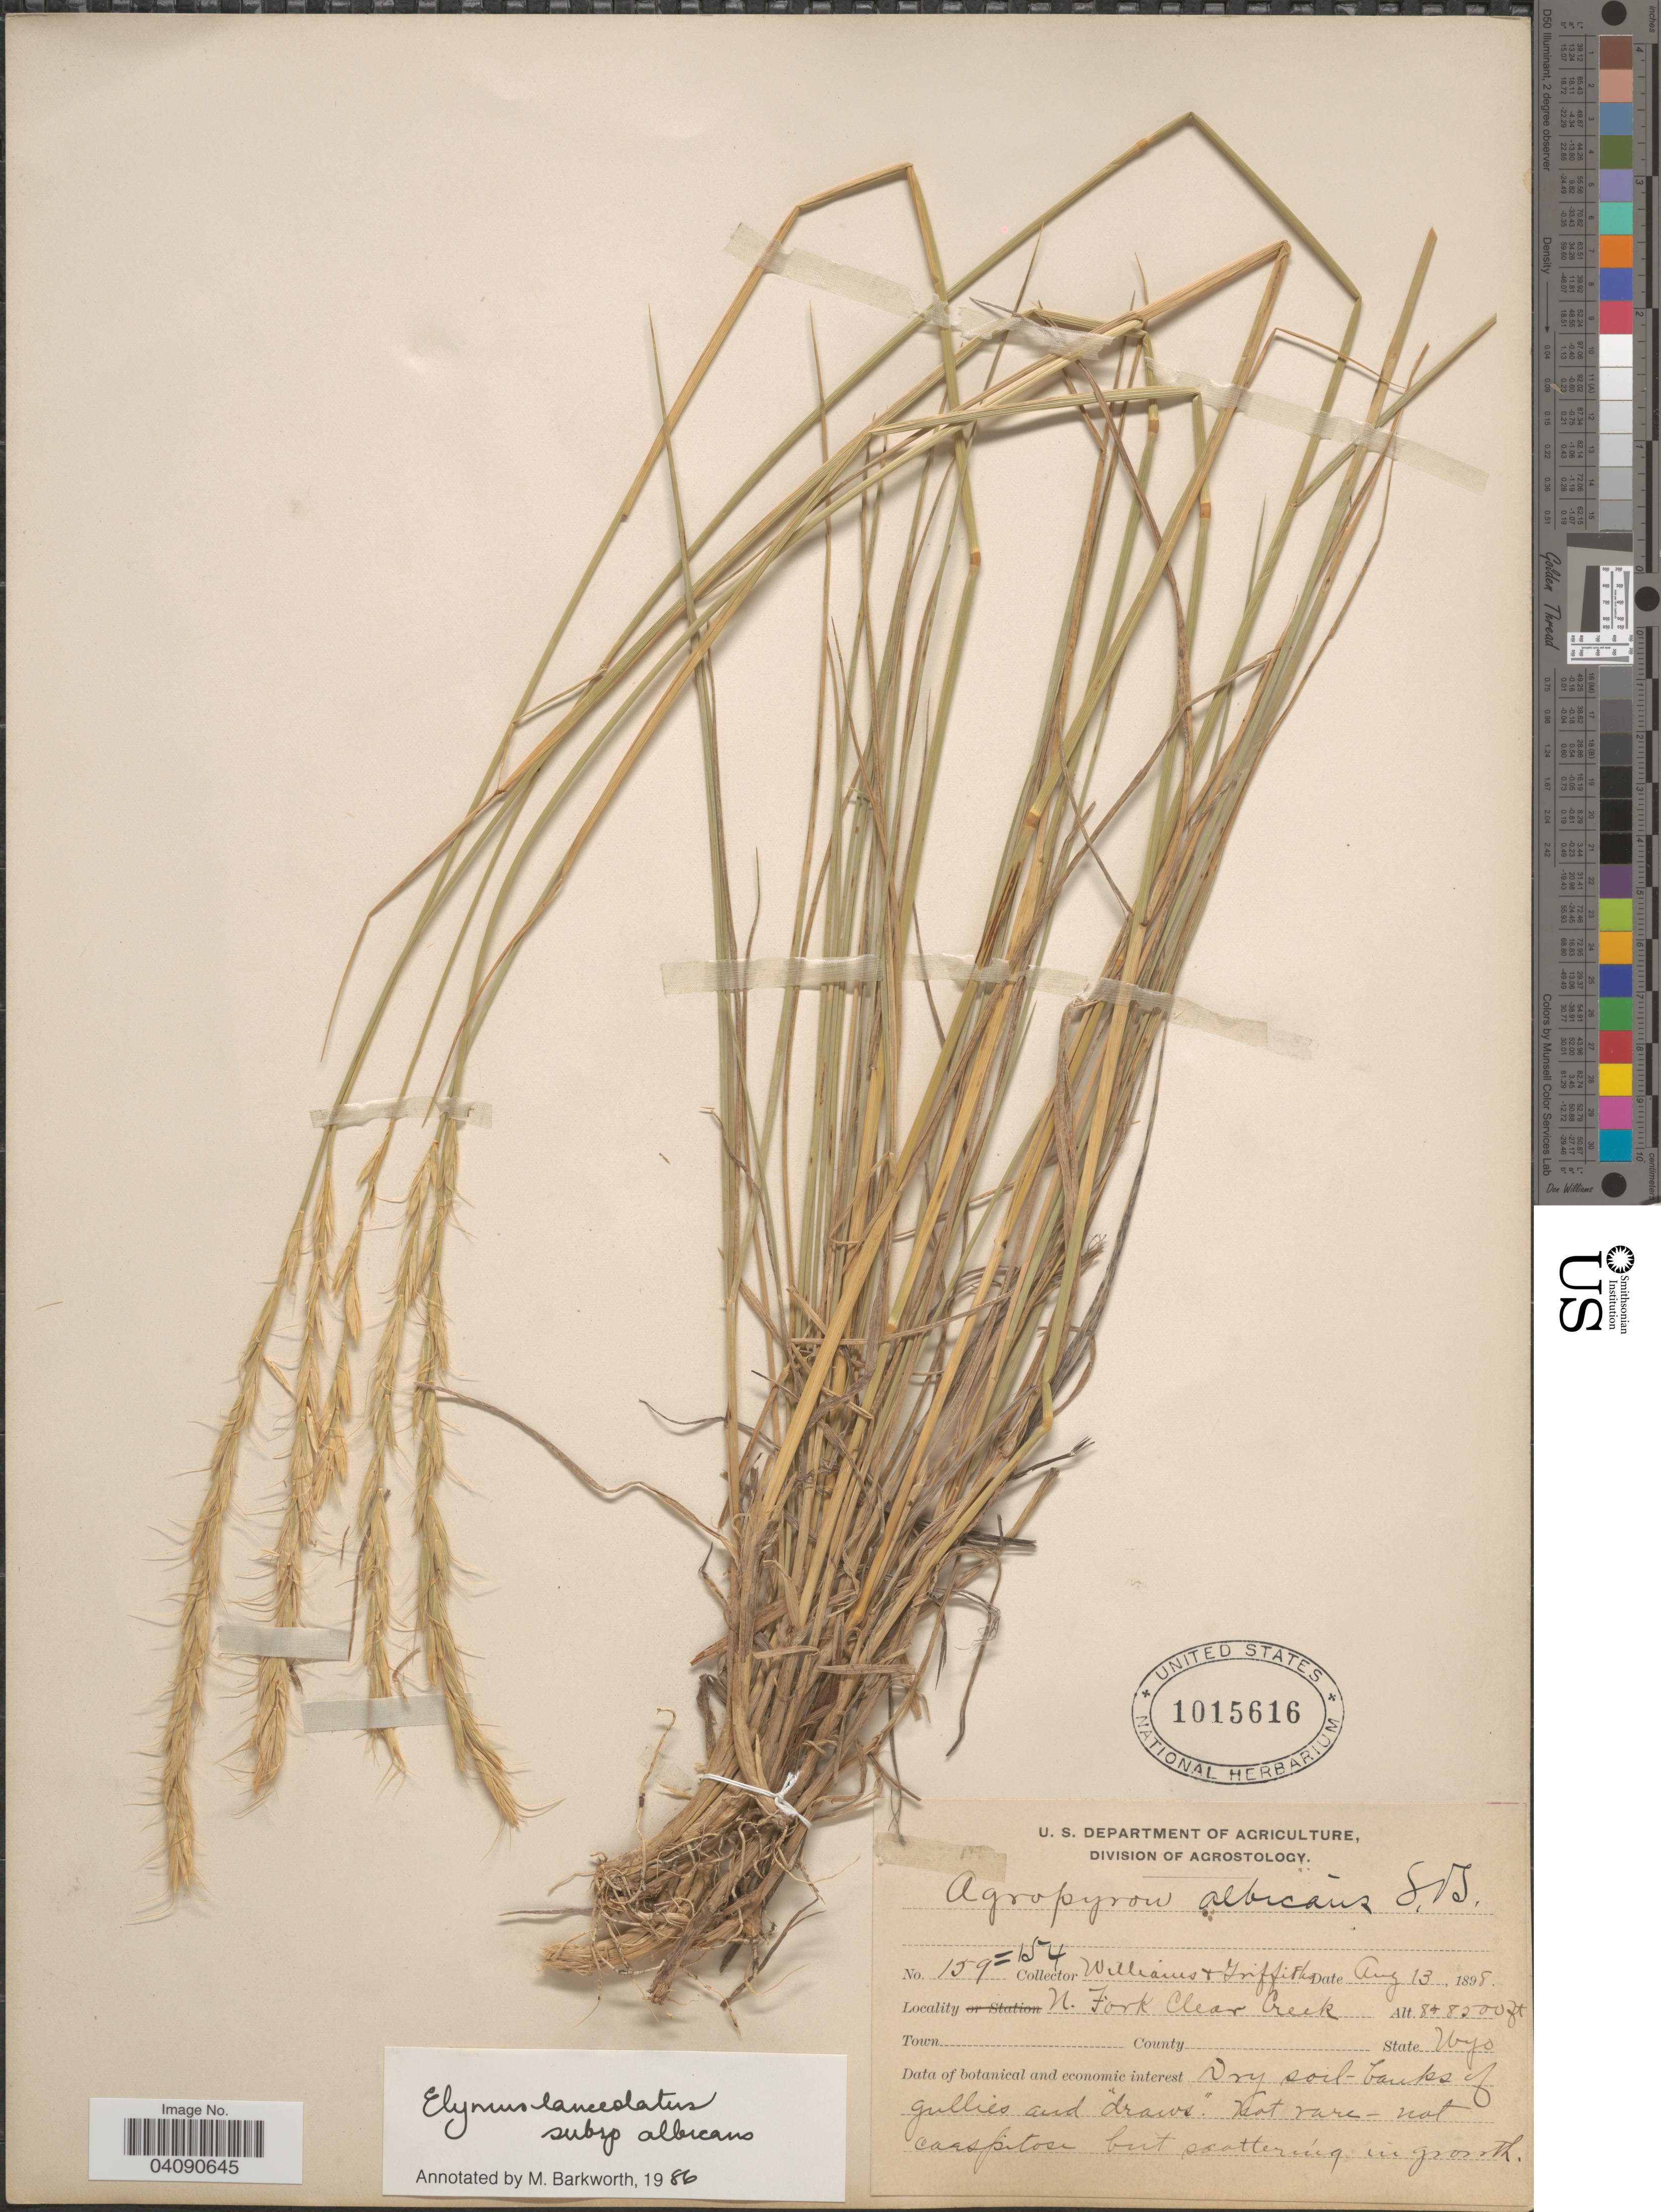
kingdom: Plantae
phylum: Tracheophyta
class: Liliopsida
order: Poales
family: Poaceae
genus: Elymus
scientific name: Elymus albicans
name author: (Scribn. & J.G. Sm.) Á. Löve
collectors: -- Williams & -- Griffiths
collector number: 159=154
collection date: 1898-08-13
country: United States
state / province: Wyoming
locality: N. Fork Clear Creek.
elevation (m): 2438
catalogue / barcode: US 1015616